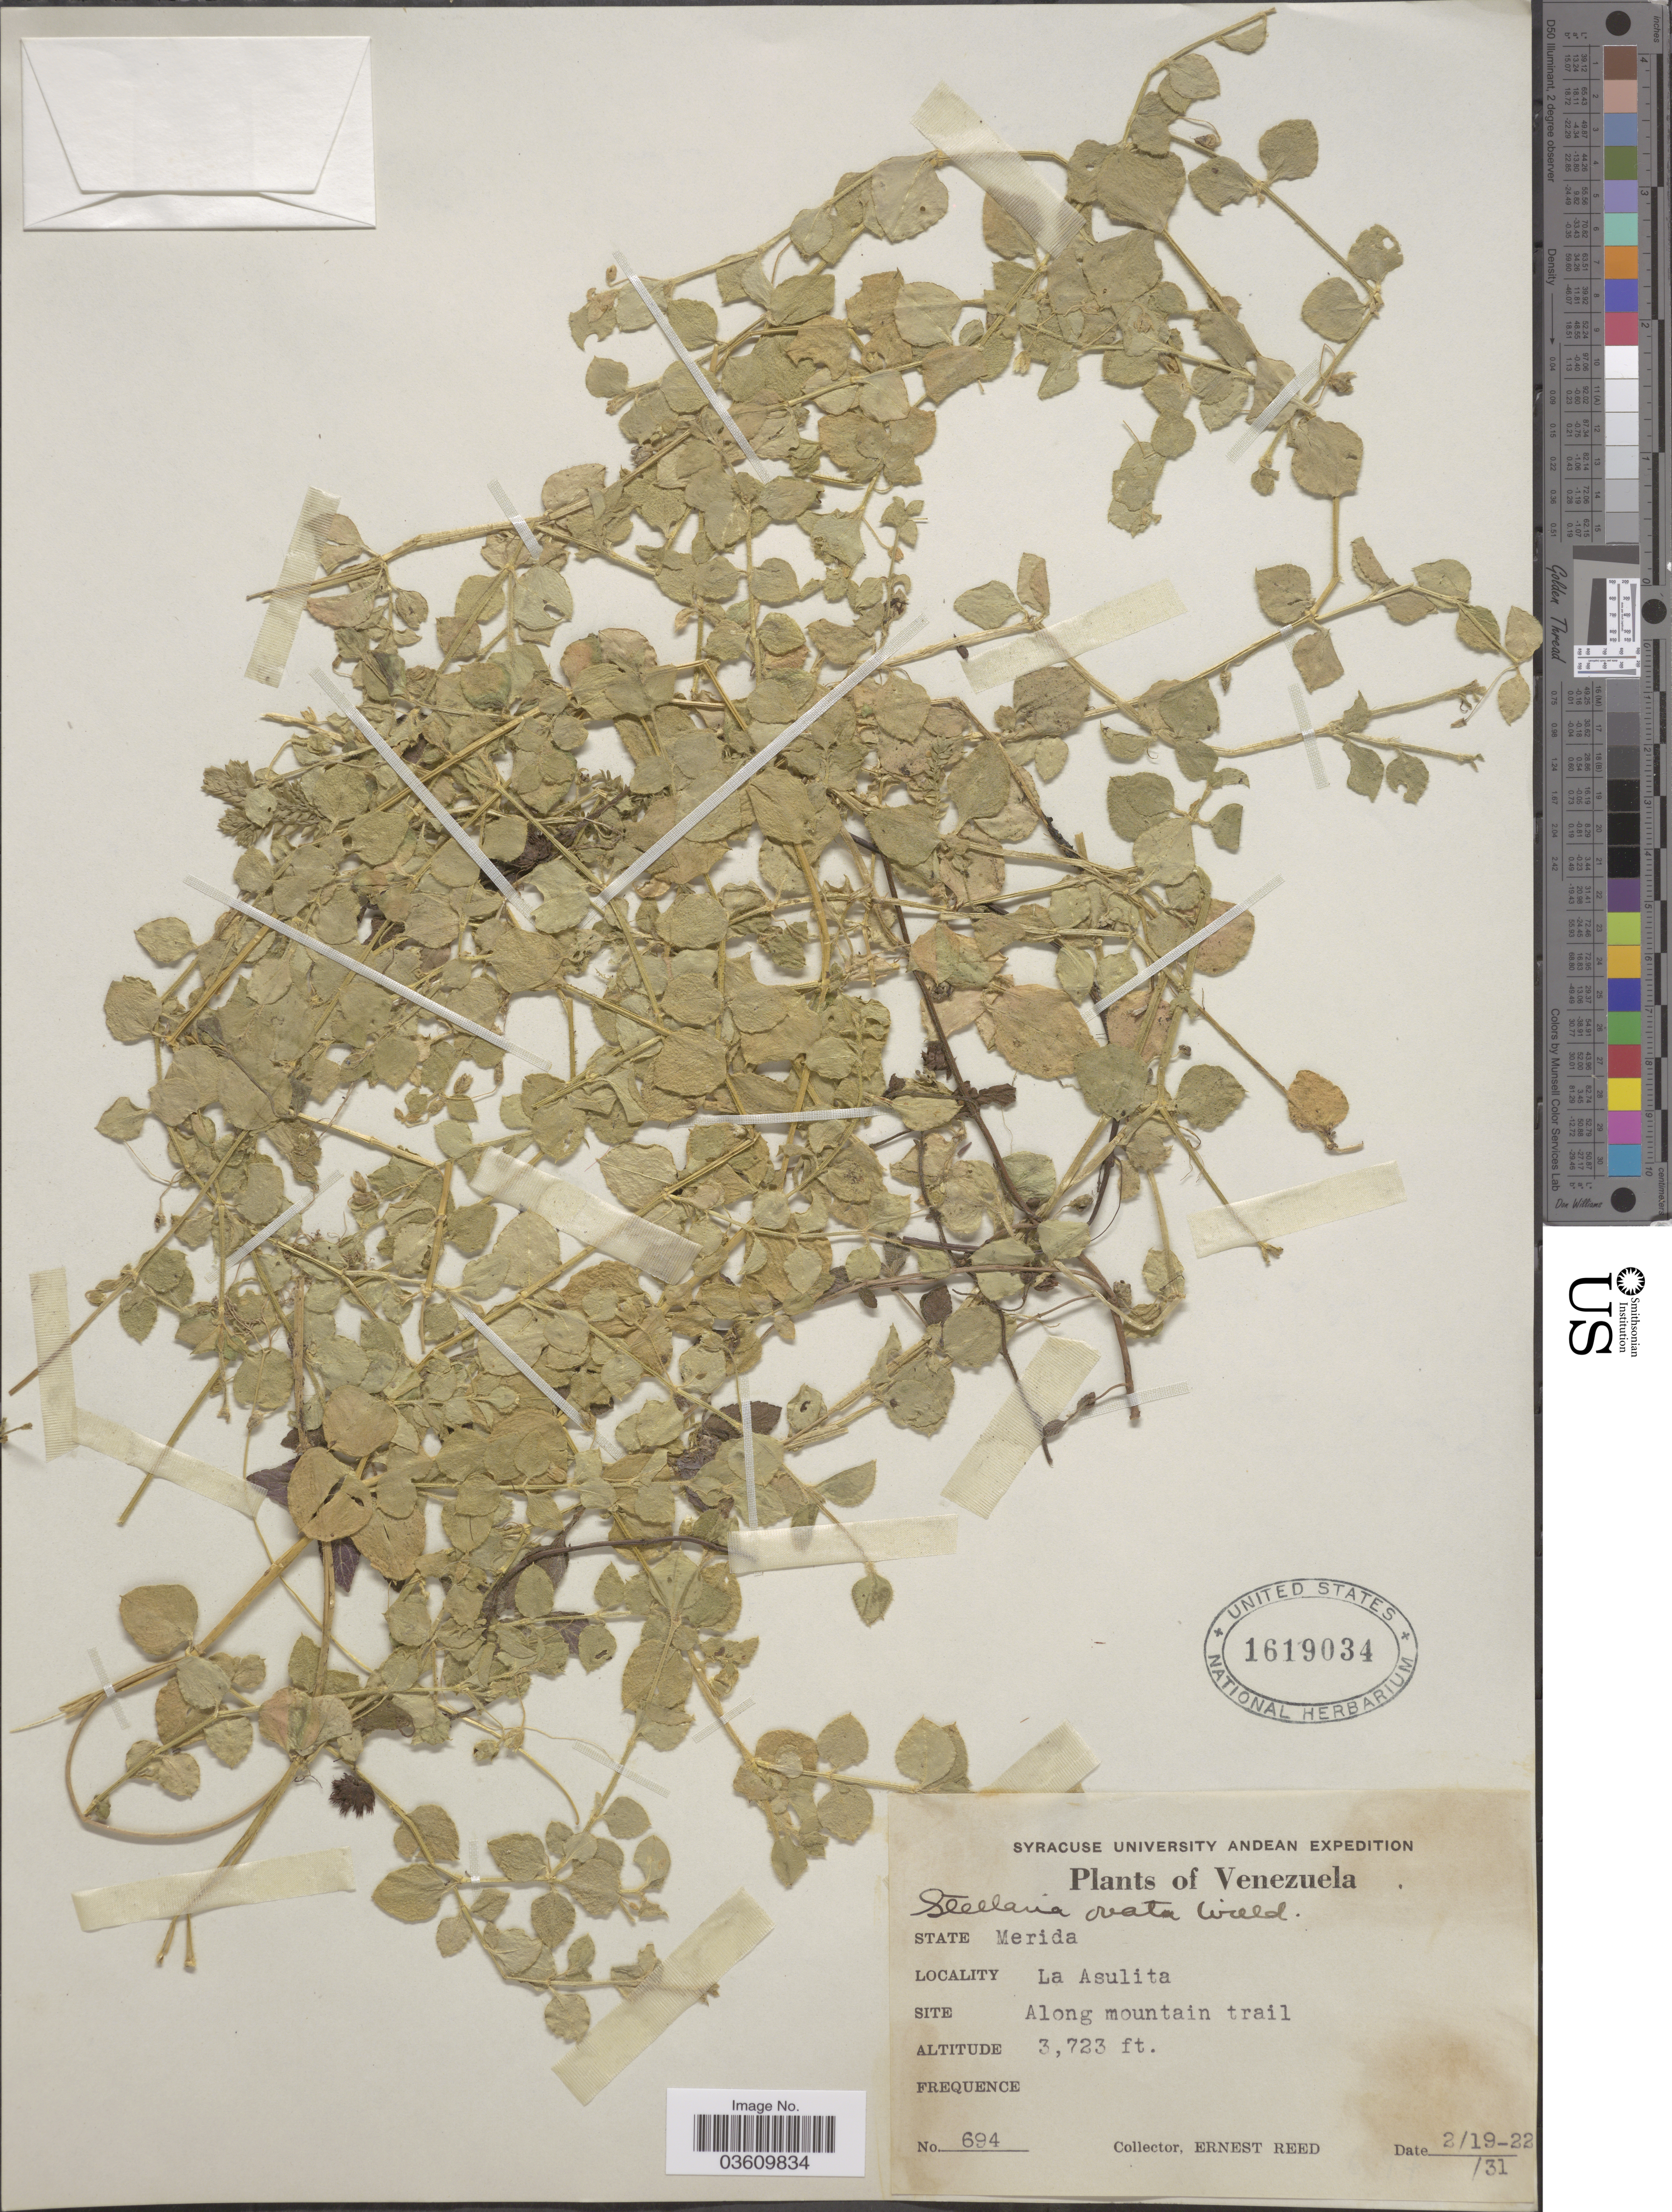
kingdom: Plantae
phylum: Tracheophyta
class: Magnoliopsida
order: Caryophyllales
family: Caryophyllaceae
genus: Stellaria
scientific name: Stellaria ovata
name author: Willd.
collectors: E. Reed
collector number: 694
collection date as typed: Transcribed d/m/y: 19/2/31 to 22/2/31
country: Venezuela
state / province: Mérida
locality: La Asulita. Along mountain trail.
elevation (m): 1135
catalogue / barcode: US 1619034